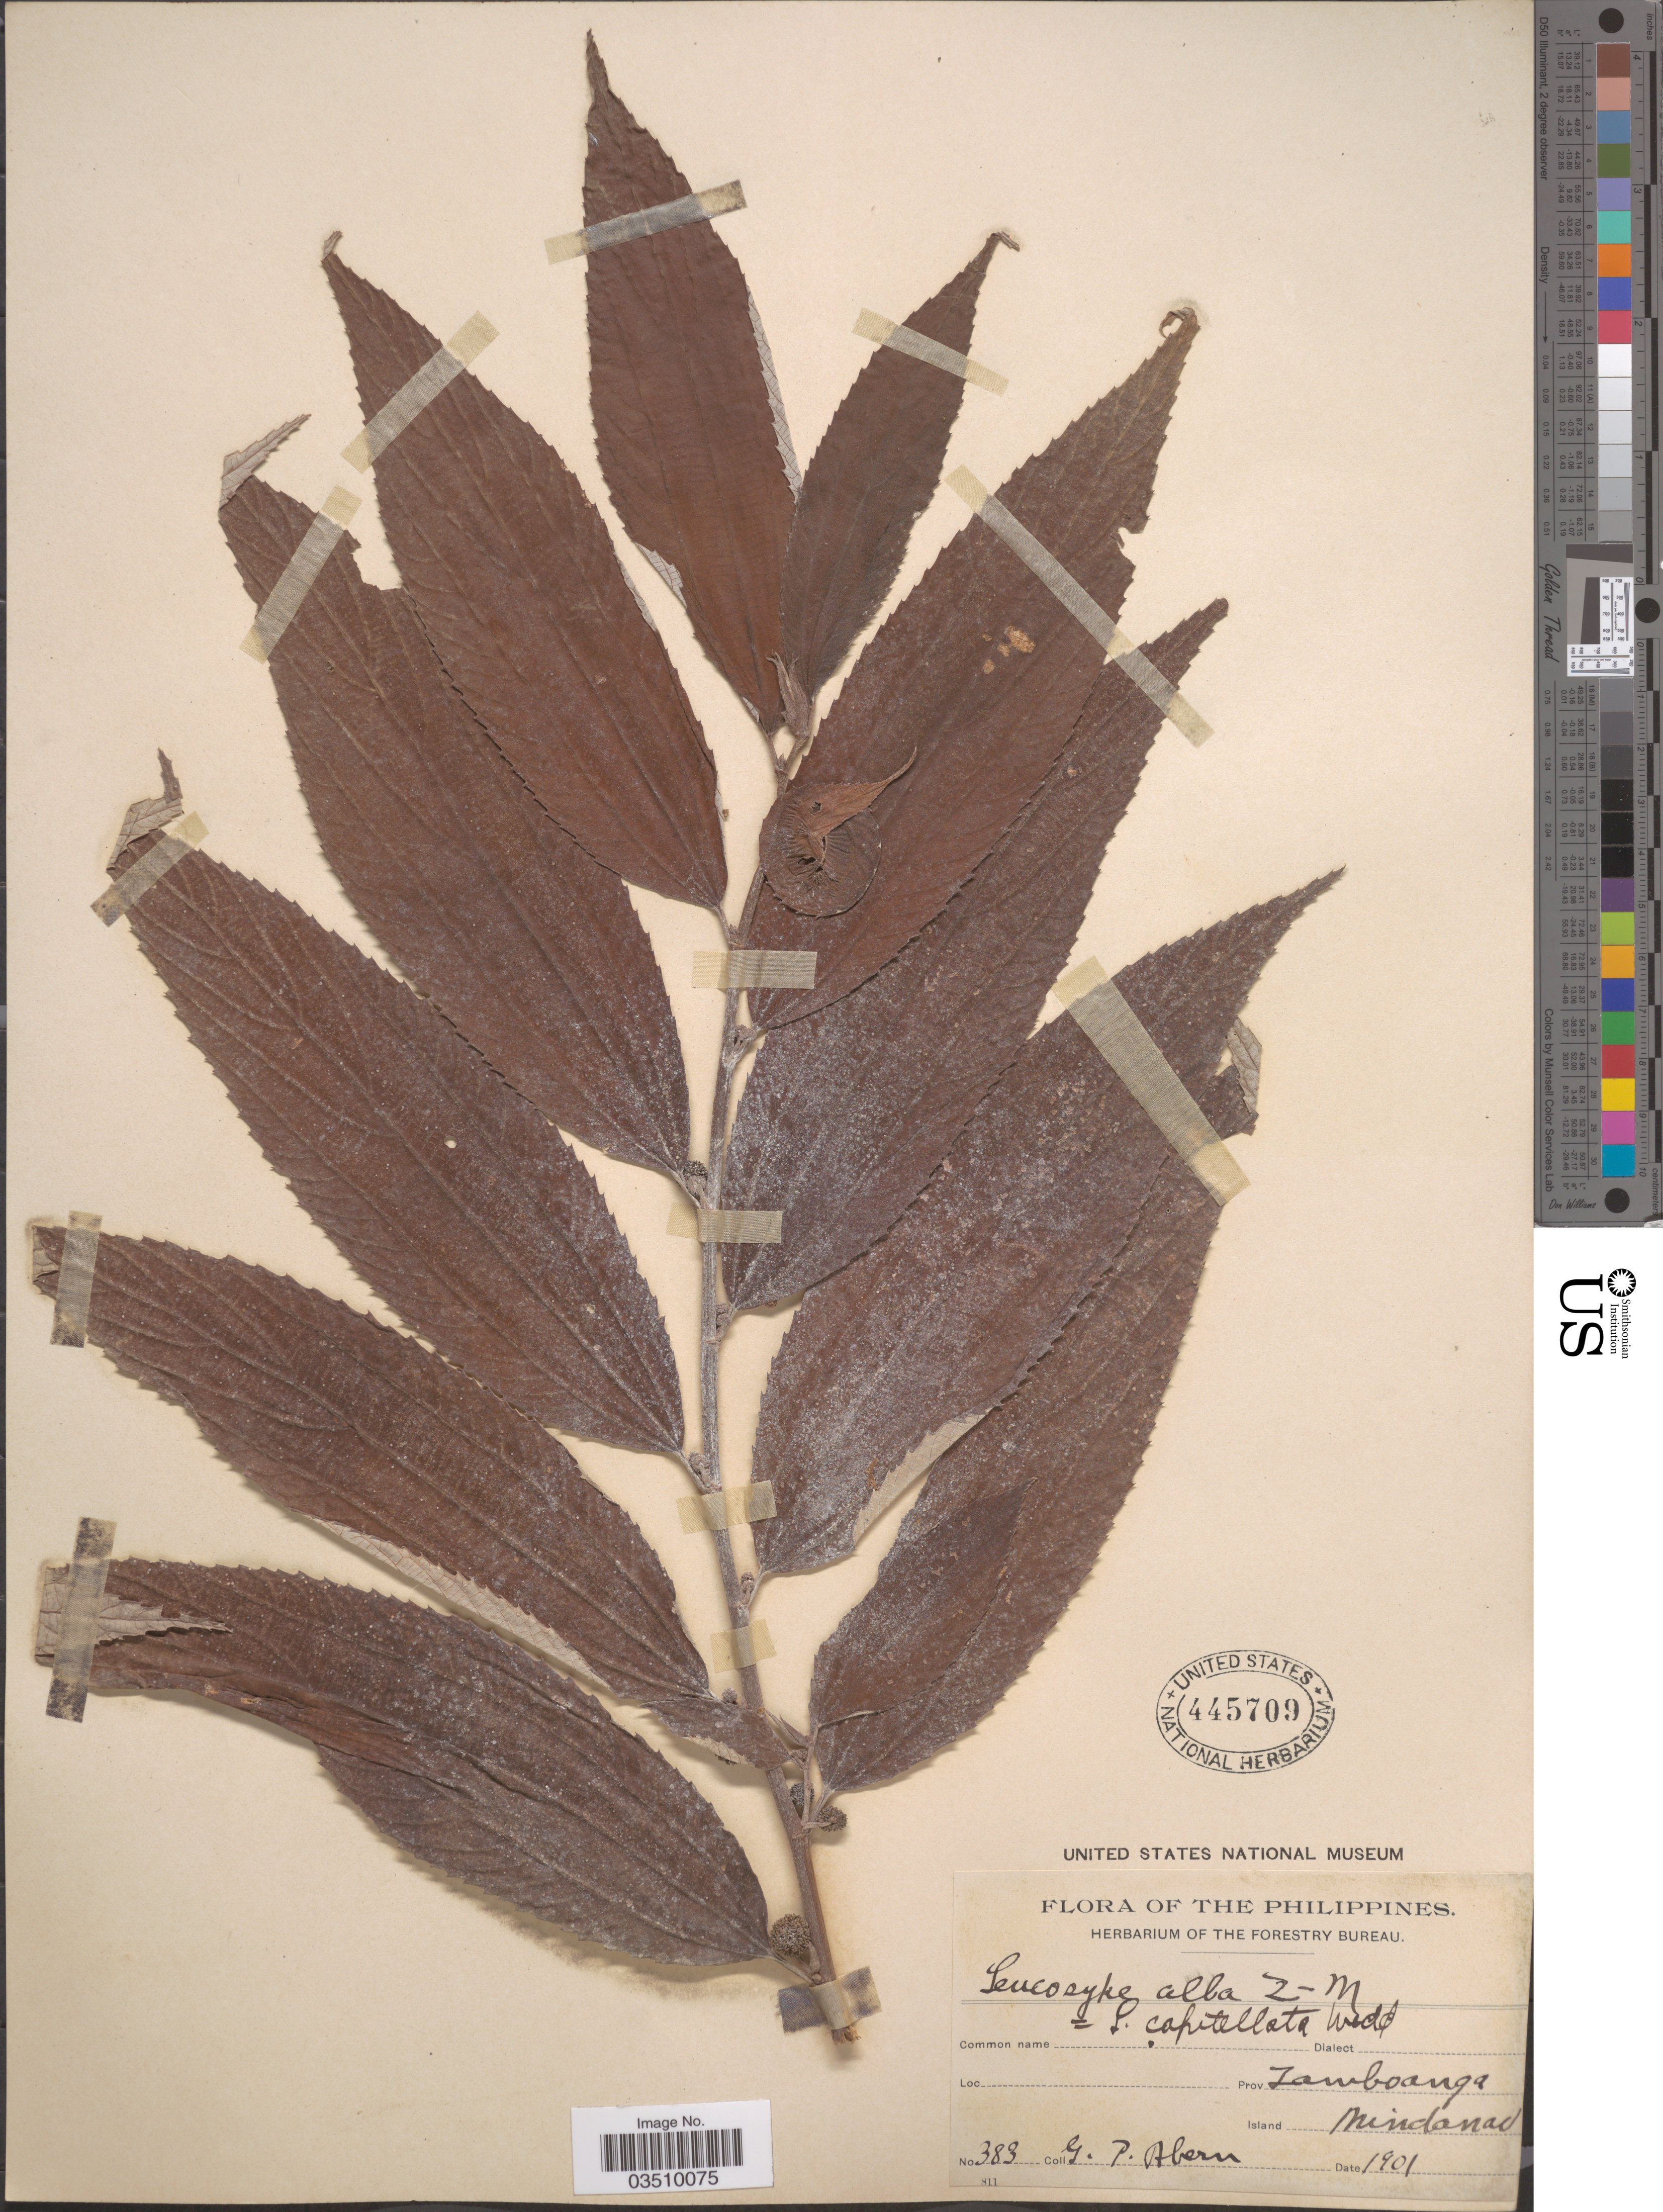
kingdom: Plantae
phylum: Tracheophyta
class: Magnoliopsida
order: Rosales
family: Urticaceae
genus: Leucosyke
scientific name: Leucosyke capitellata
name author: (Poir.) Wedd.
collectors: G. Ahern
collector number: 383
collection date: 1901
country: Philippines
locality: Prov. Zamboanga. Island Mindanao.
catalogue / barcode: US 445709